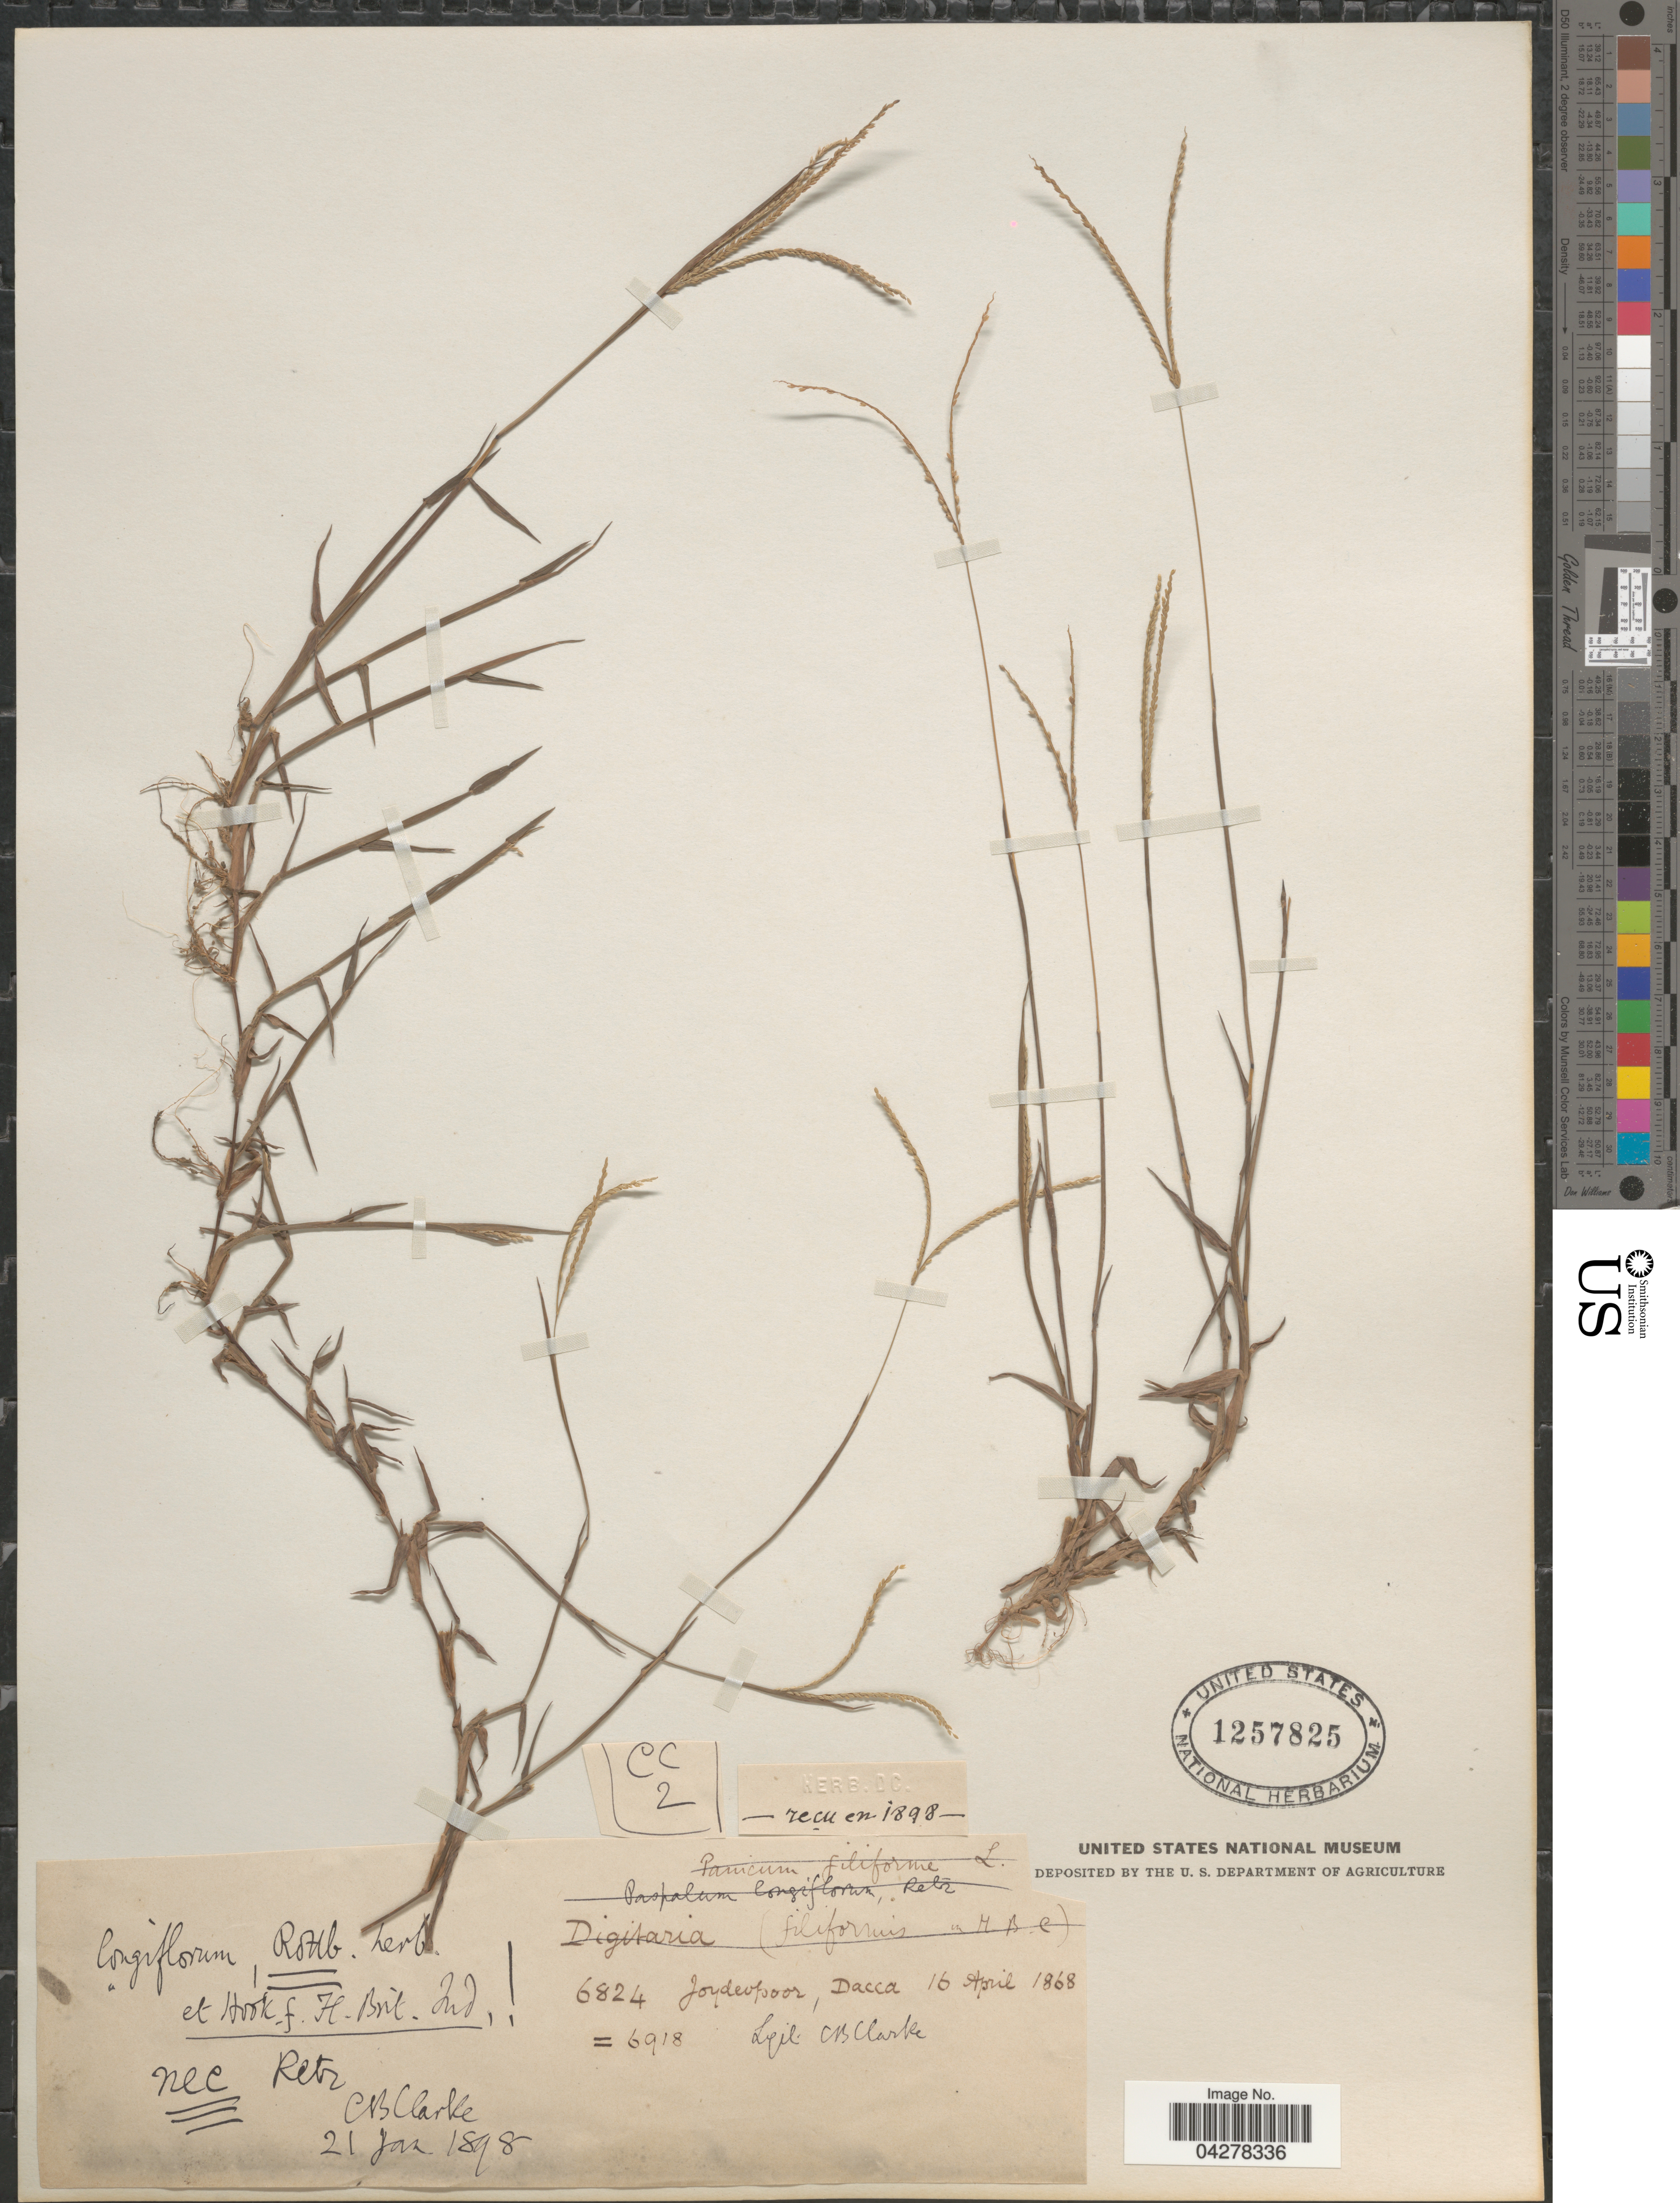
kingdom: Plantae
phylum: Tracheophyta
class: Liliopsida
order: Poales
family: Poaceae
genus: Digitaria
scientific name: Digitaria longiflora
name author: (Retz.) Pers.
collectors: C. B. Clarke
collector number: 6824/6918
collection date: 1868-04-16/1898-01-21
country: Bangladesh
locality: Joydevpoor, Dacca.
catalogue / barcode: US 1257825